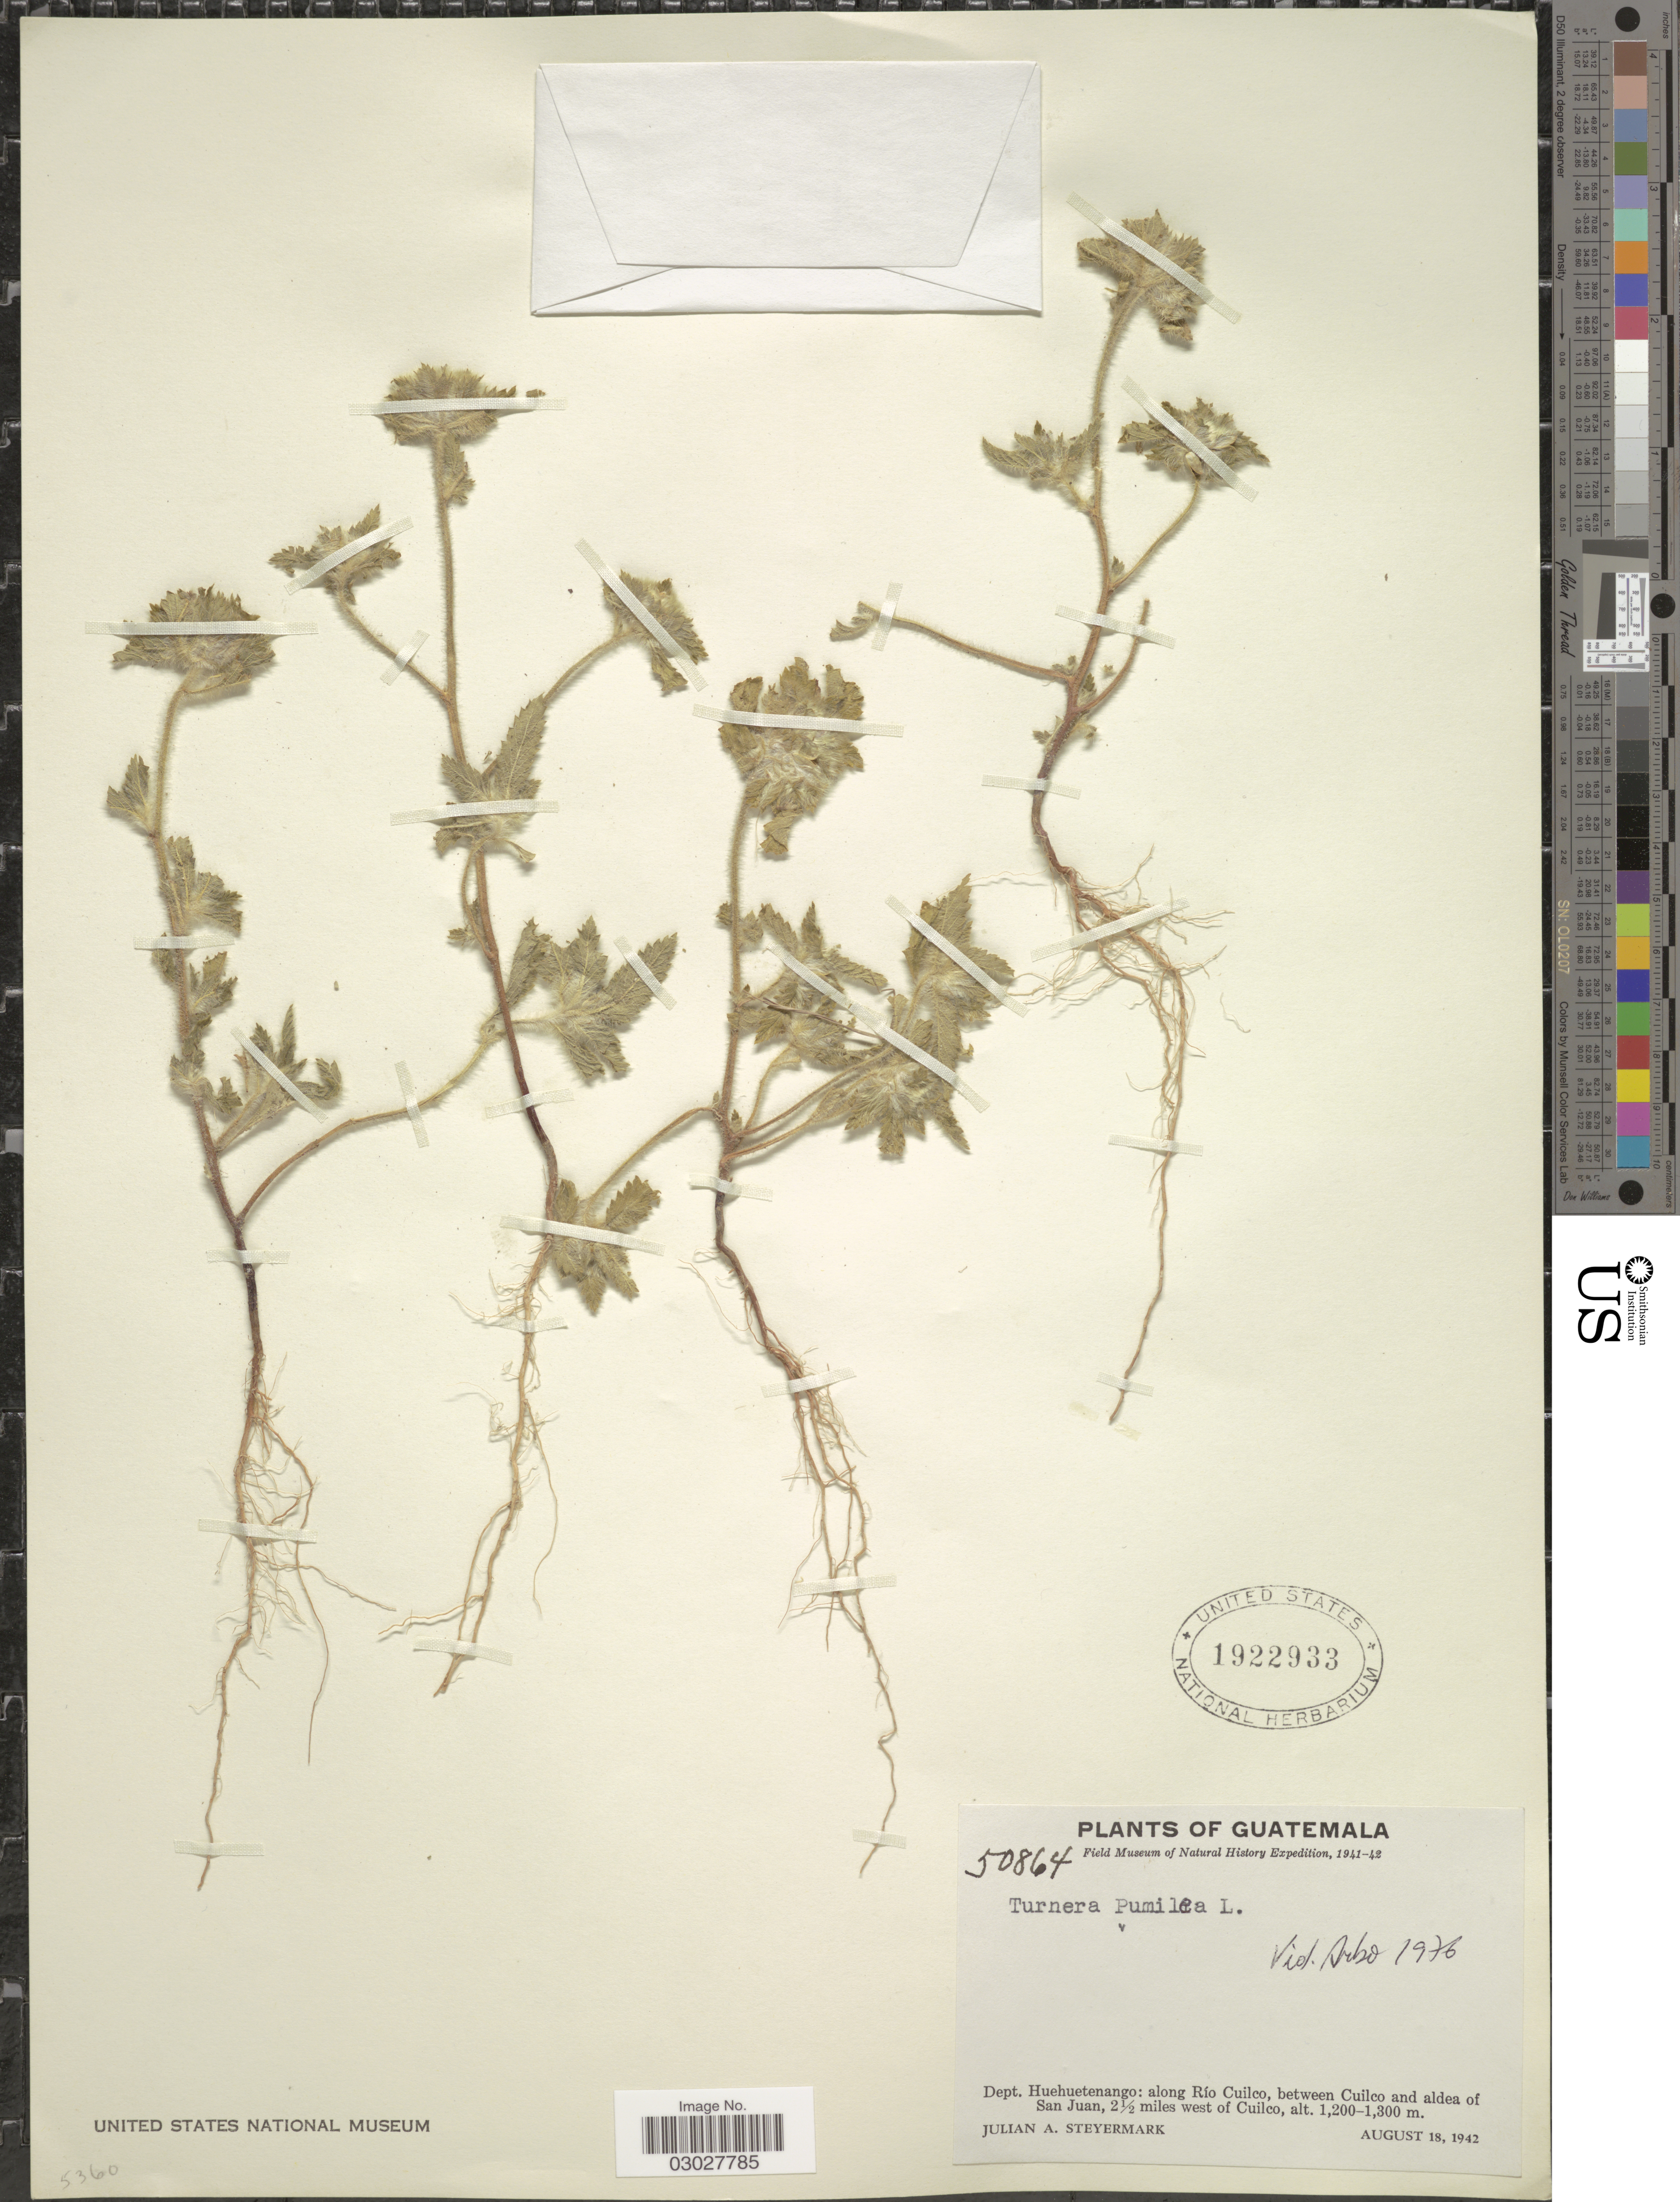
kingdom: Plantae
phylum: Tracheophyta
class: Magnoliopsida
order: Malpighiales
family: Turneraceae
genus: Turnera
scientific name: Turnera pumilea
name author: L.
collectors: J. Steyermark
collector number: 50864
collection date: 1942-08-18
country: Guatemala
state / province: Huehuetenango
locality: Dept. Huehuetenango: along Río Cuilco, between Cuilco and aldea of San Juan, 2½ miles west of Cuilco.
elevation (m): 1200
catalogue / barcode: US 1922933